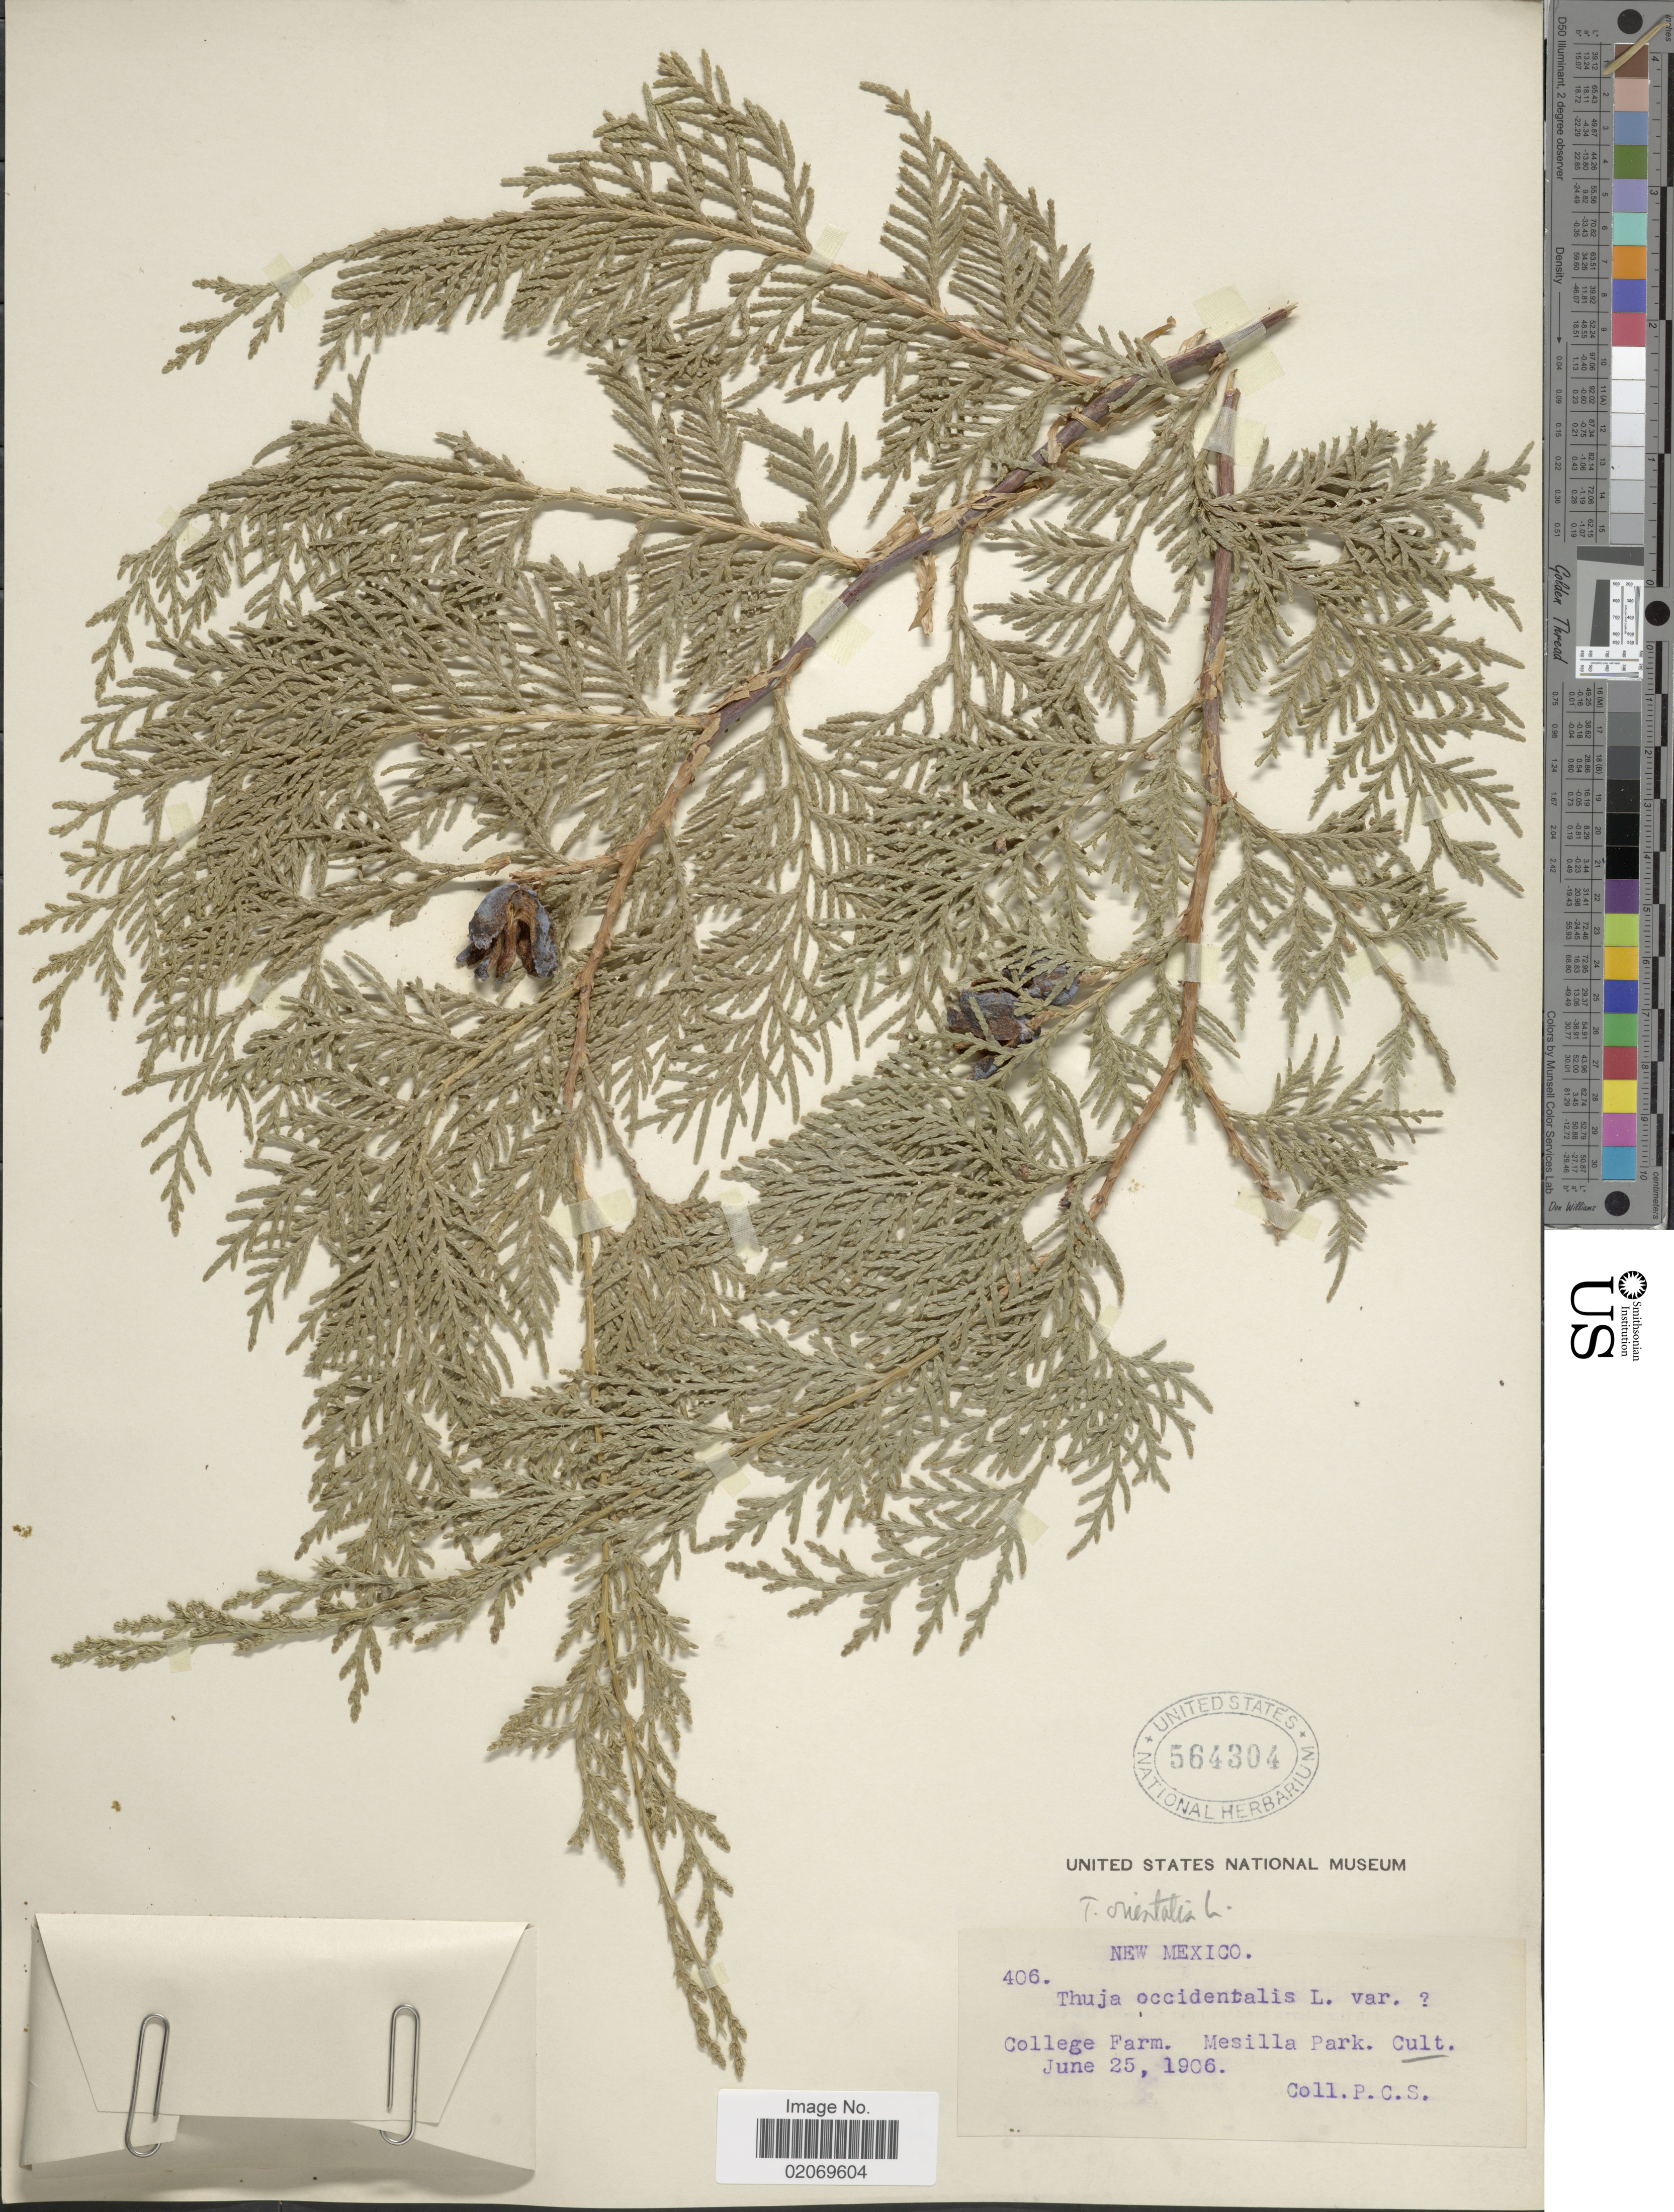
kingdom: Plantae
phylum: Tracheophyta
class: Pinopsida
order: Pinales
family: Cupressaceae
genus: Thuja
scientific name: Thuja orientalis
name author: L.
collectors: P. C. S.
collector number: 406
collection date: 1906-06-25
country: United States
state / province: New Mexico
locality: College Farm. Mesilla Park. Cult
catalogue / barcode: US 564304